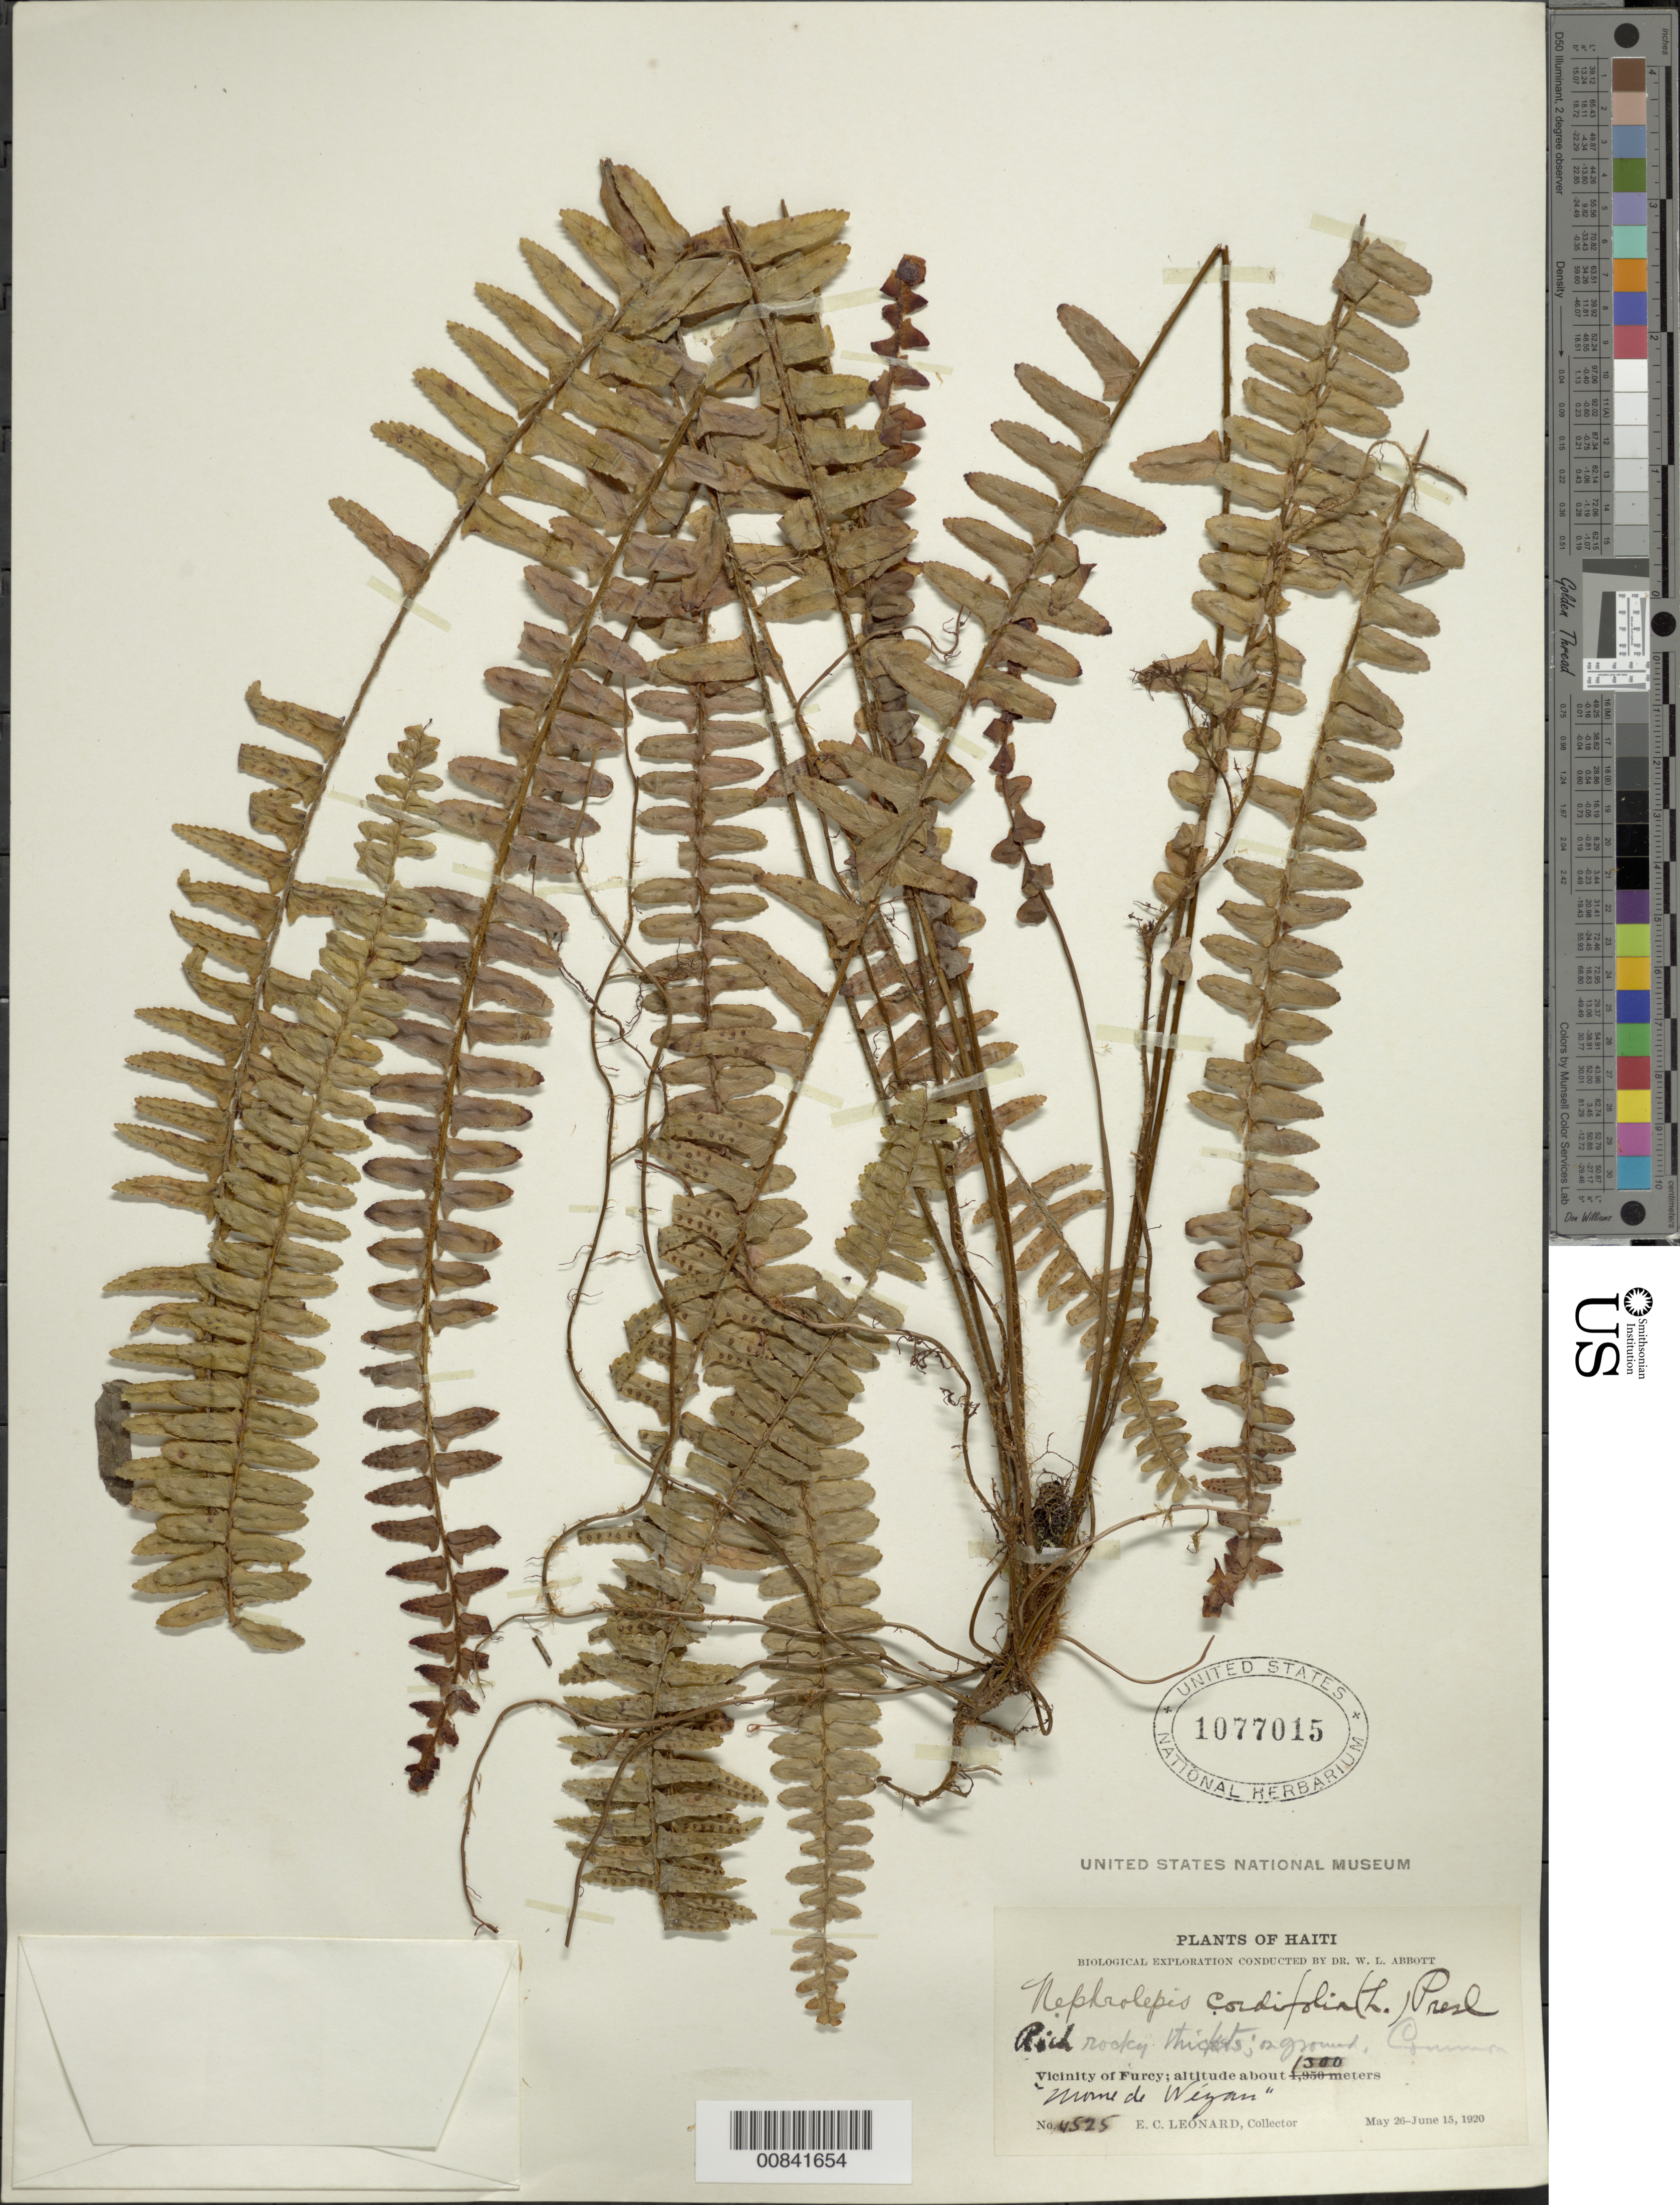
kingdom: Plantae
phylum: Tracheophyta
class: Polypodiopsida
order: Polypodiales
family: Nephrolepidaceae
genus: Nephrolepis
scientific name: Nephrolepis cordifolia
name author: (L.) C. Presl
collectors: E. C. Leonard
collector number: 4525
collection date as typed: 26 May 1920 to 15 Jun 1920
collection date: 1920-05-26/1920-06-15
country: Haiti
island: Hispaniola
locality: Furcy vicinity, Morne de Weyan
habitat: Rich rocky thickets, on ground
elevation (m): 1300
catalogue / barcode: US 1077015